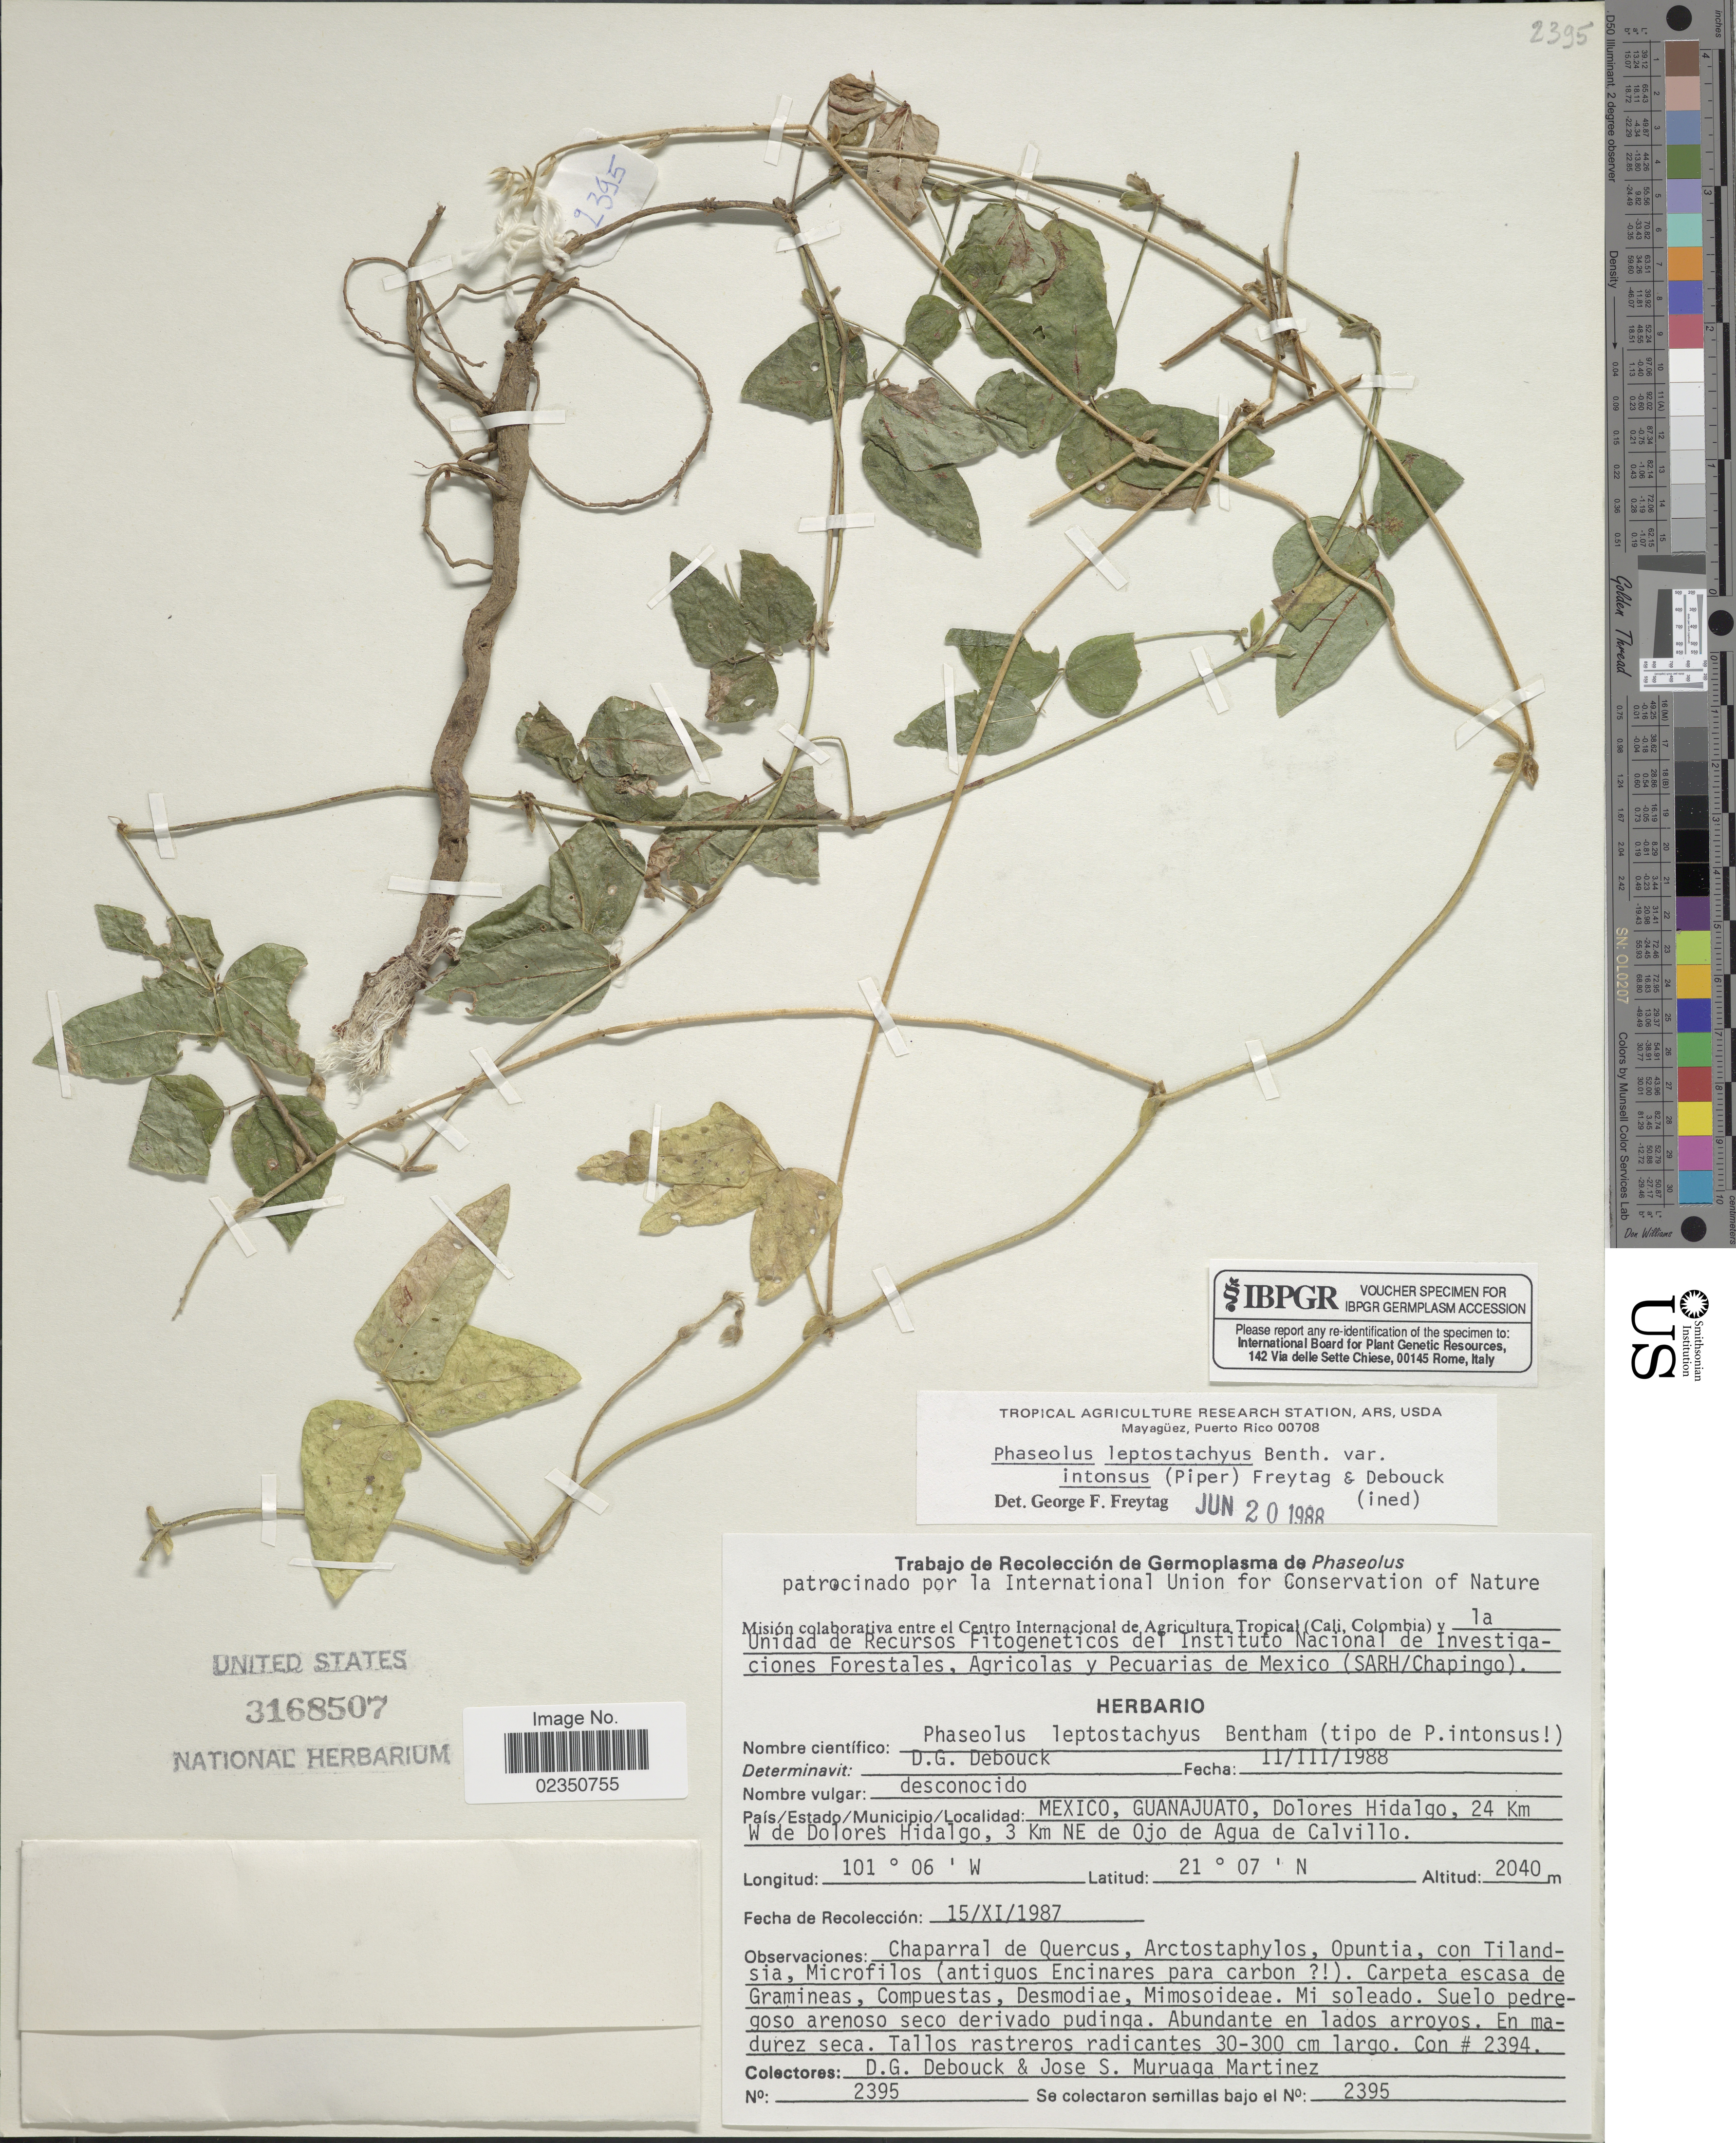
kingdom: Plantae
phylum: Tracheophyta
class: Magnoliopsida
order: Fabales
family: Fabaceae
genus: Phaseolus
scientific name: Phaseolus leptostachyus var. leptostachyus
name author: Benth.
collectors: D. Debouck & J. Muruaga Martinez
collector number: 2395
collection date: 1987-11-15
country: Mexico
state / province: Guanajuato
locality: Dolores Hidalgo, 24 km W de Dolores Hidalgo, 3 km Ne de Ojo de Agua de Calvillo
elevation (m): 2040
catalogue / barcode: US 3168507